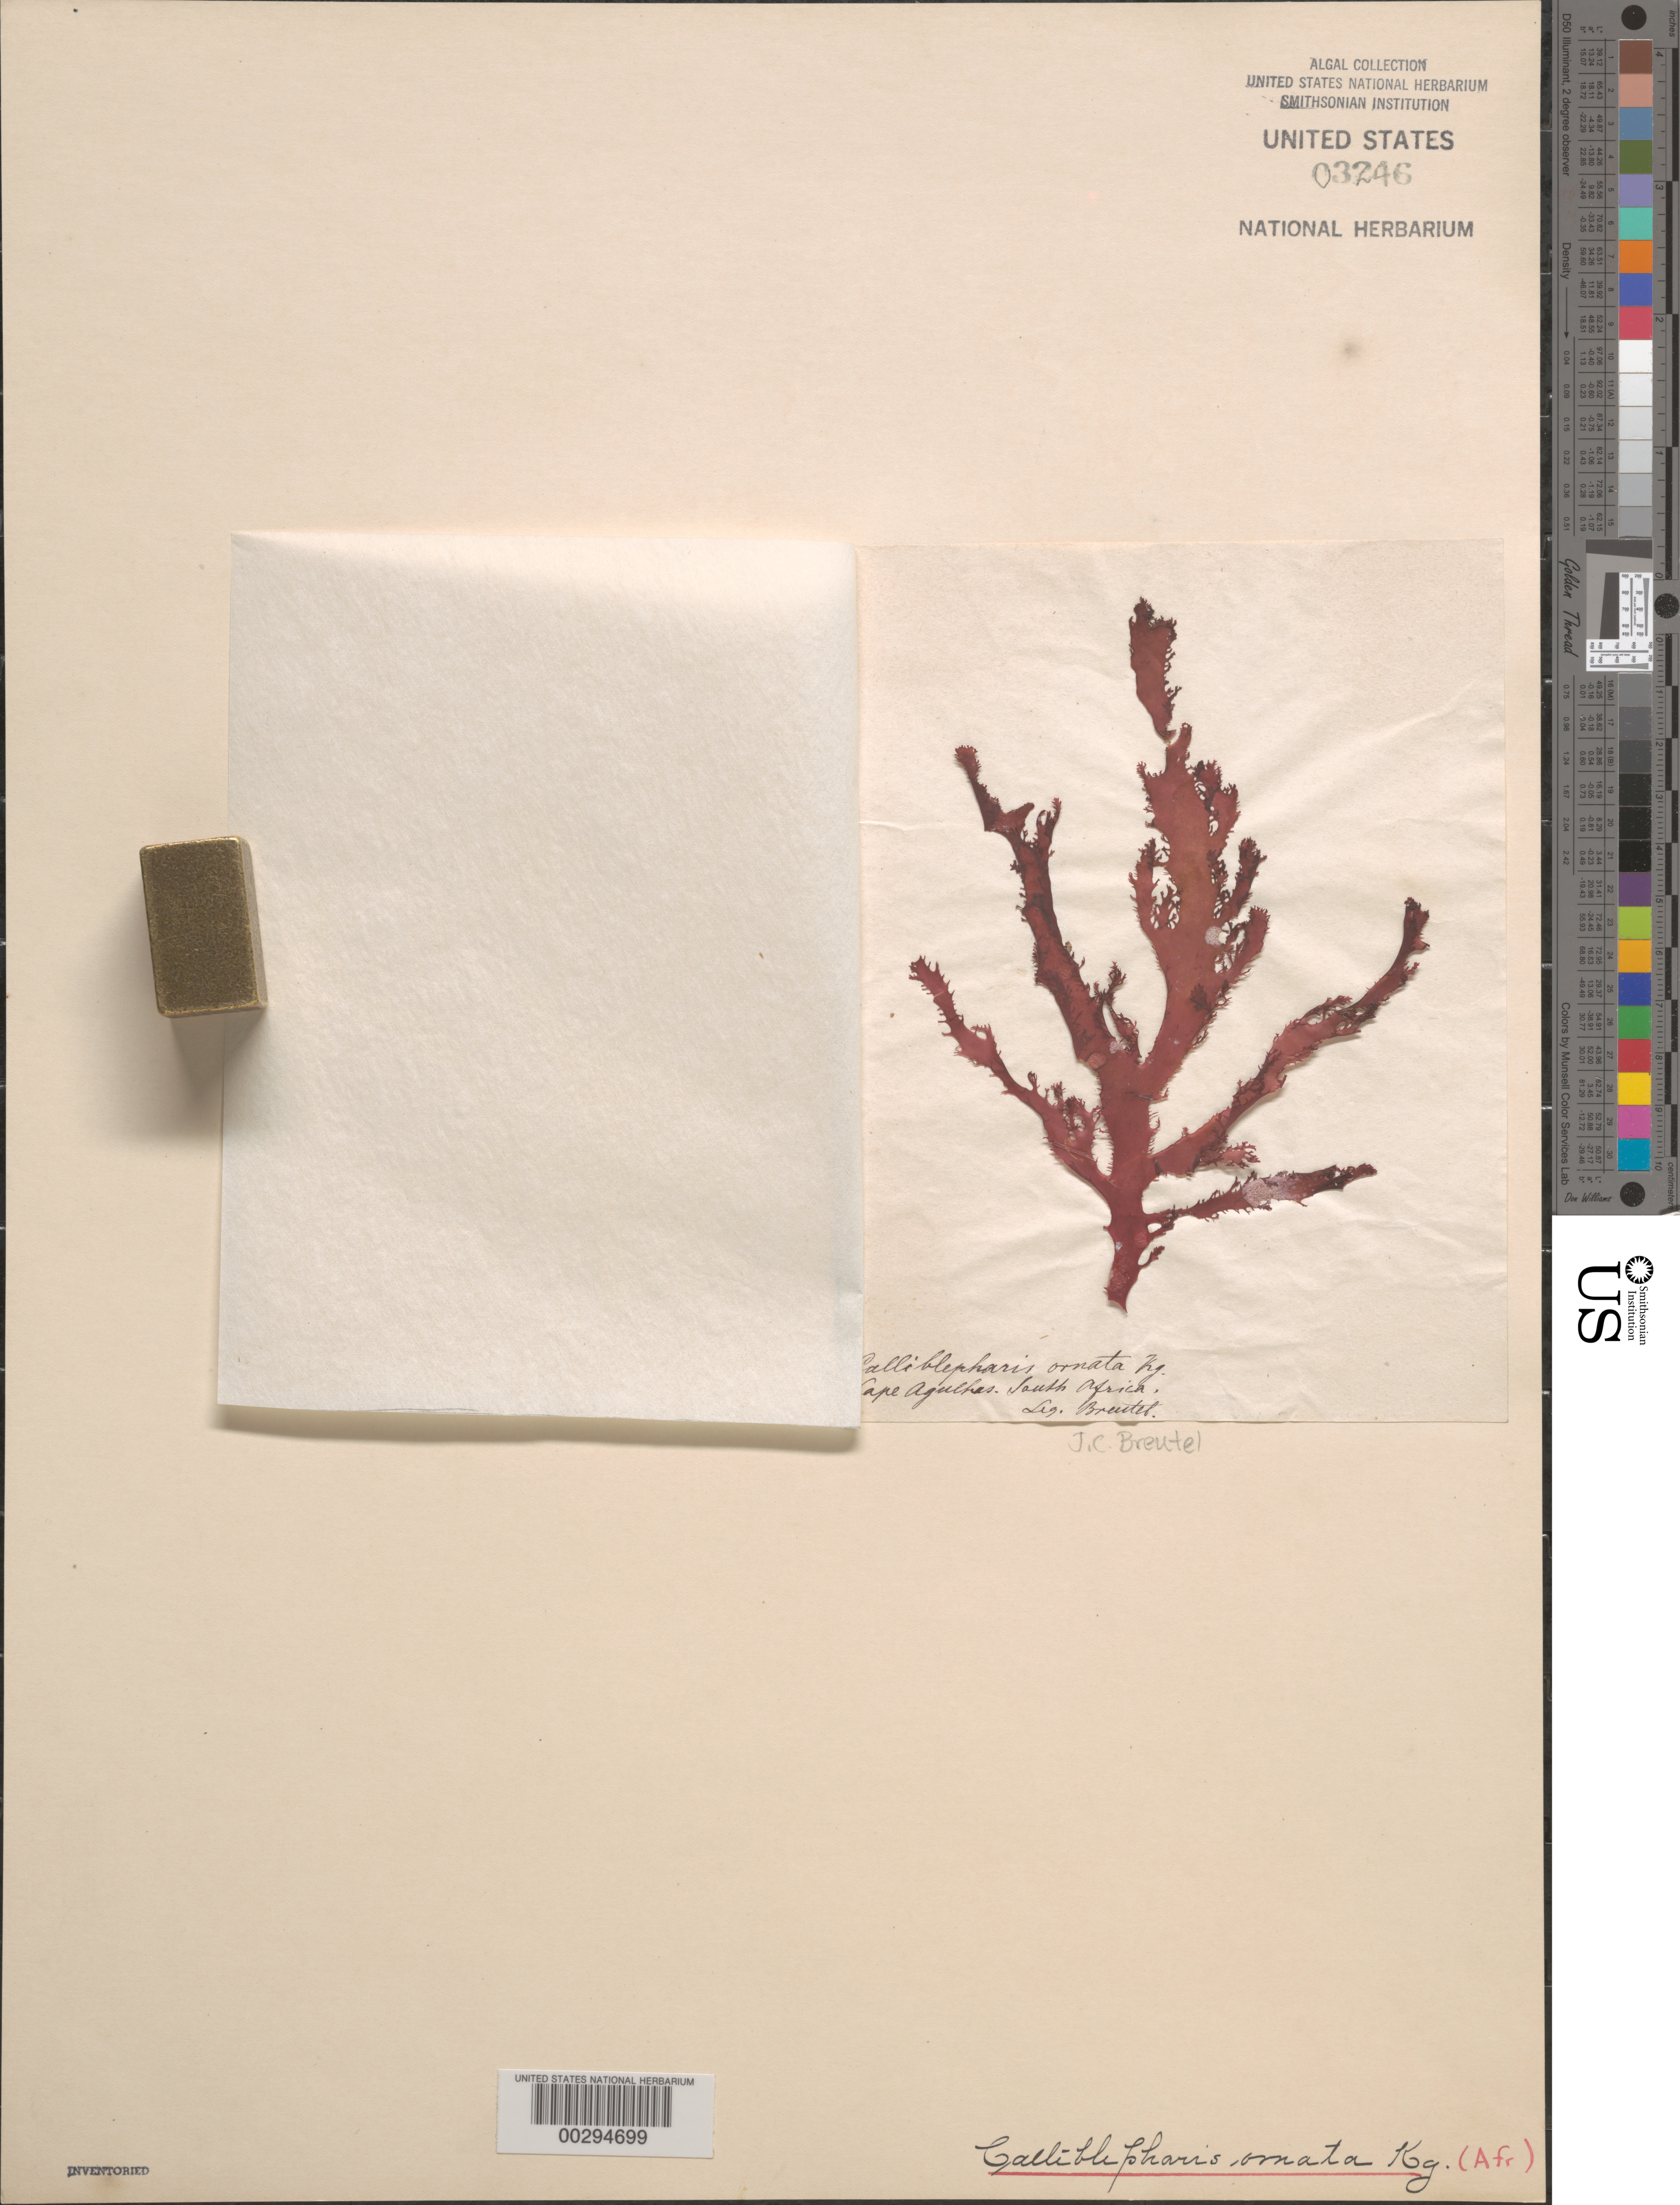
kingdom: Plantae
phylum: Rhodophyta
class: Florideophyceae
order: Gigartinales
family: Cystocloniaceae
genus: Calliblepharis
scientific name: Calliblepharis fimbriata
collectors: J. Breutel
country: South Africa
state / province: Western Cape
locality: Cape agulhas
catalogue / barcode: US 3246